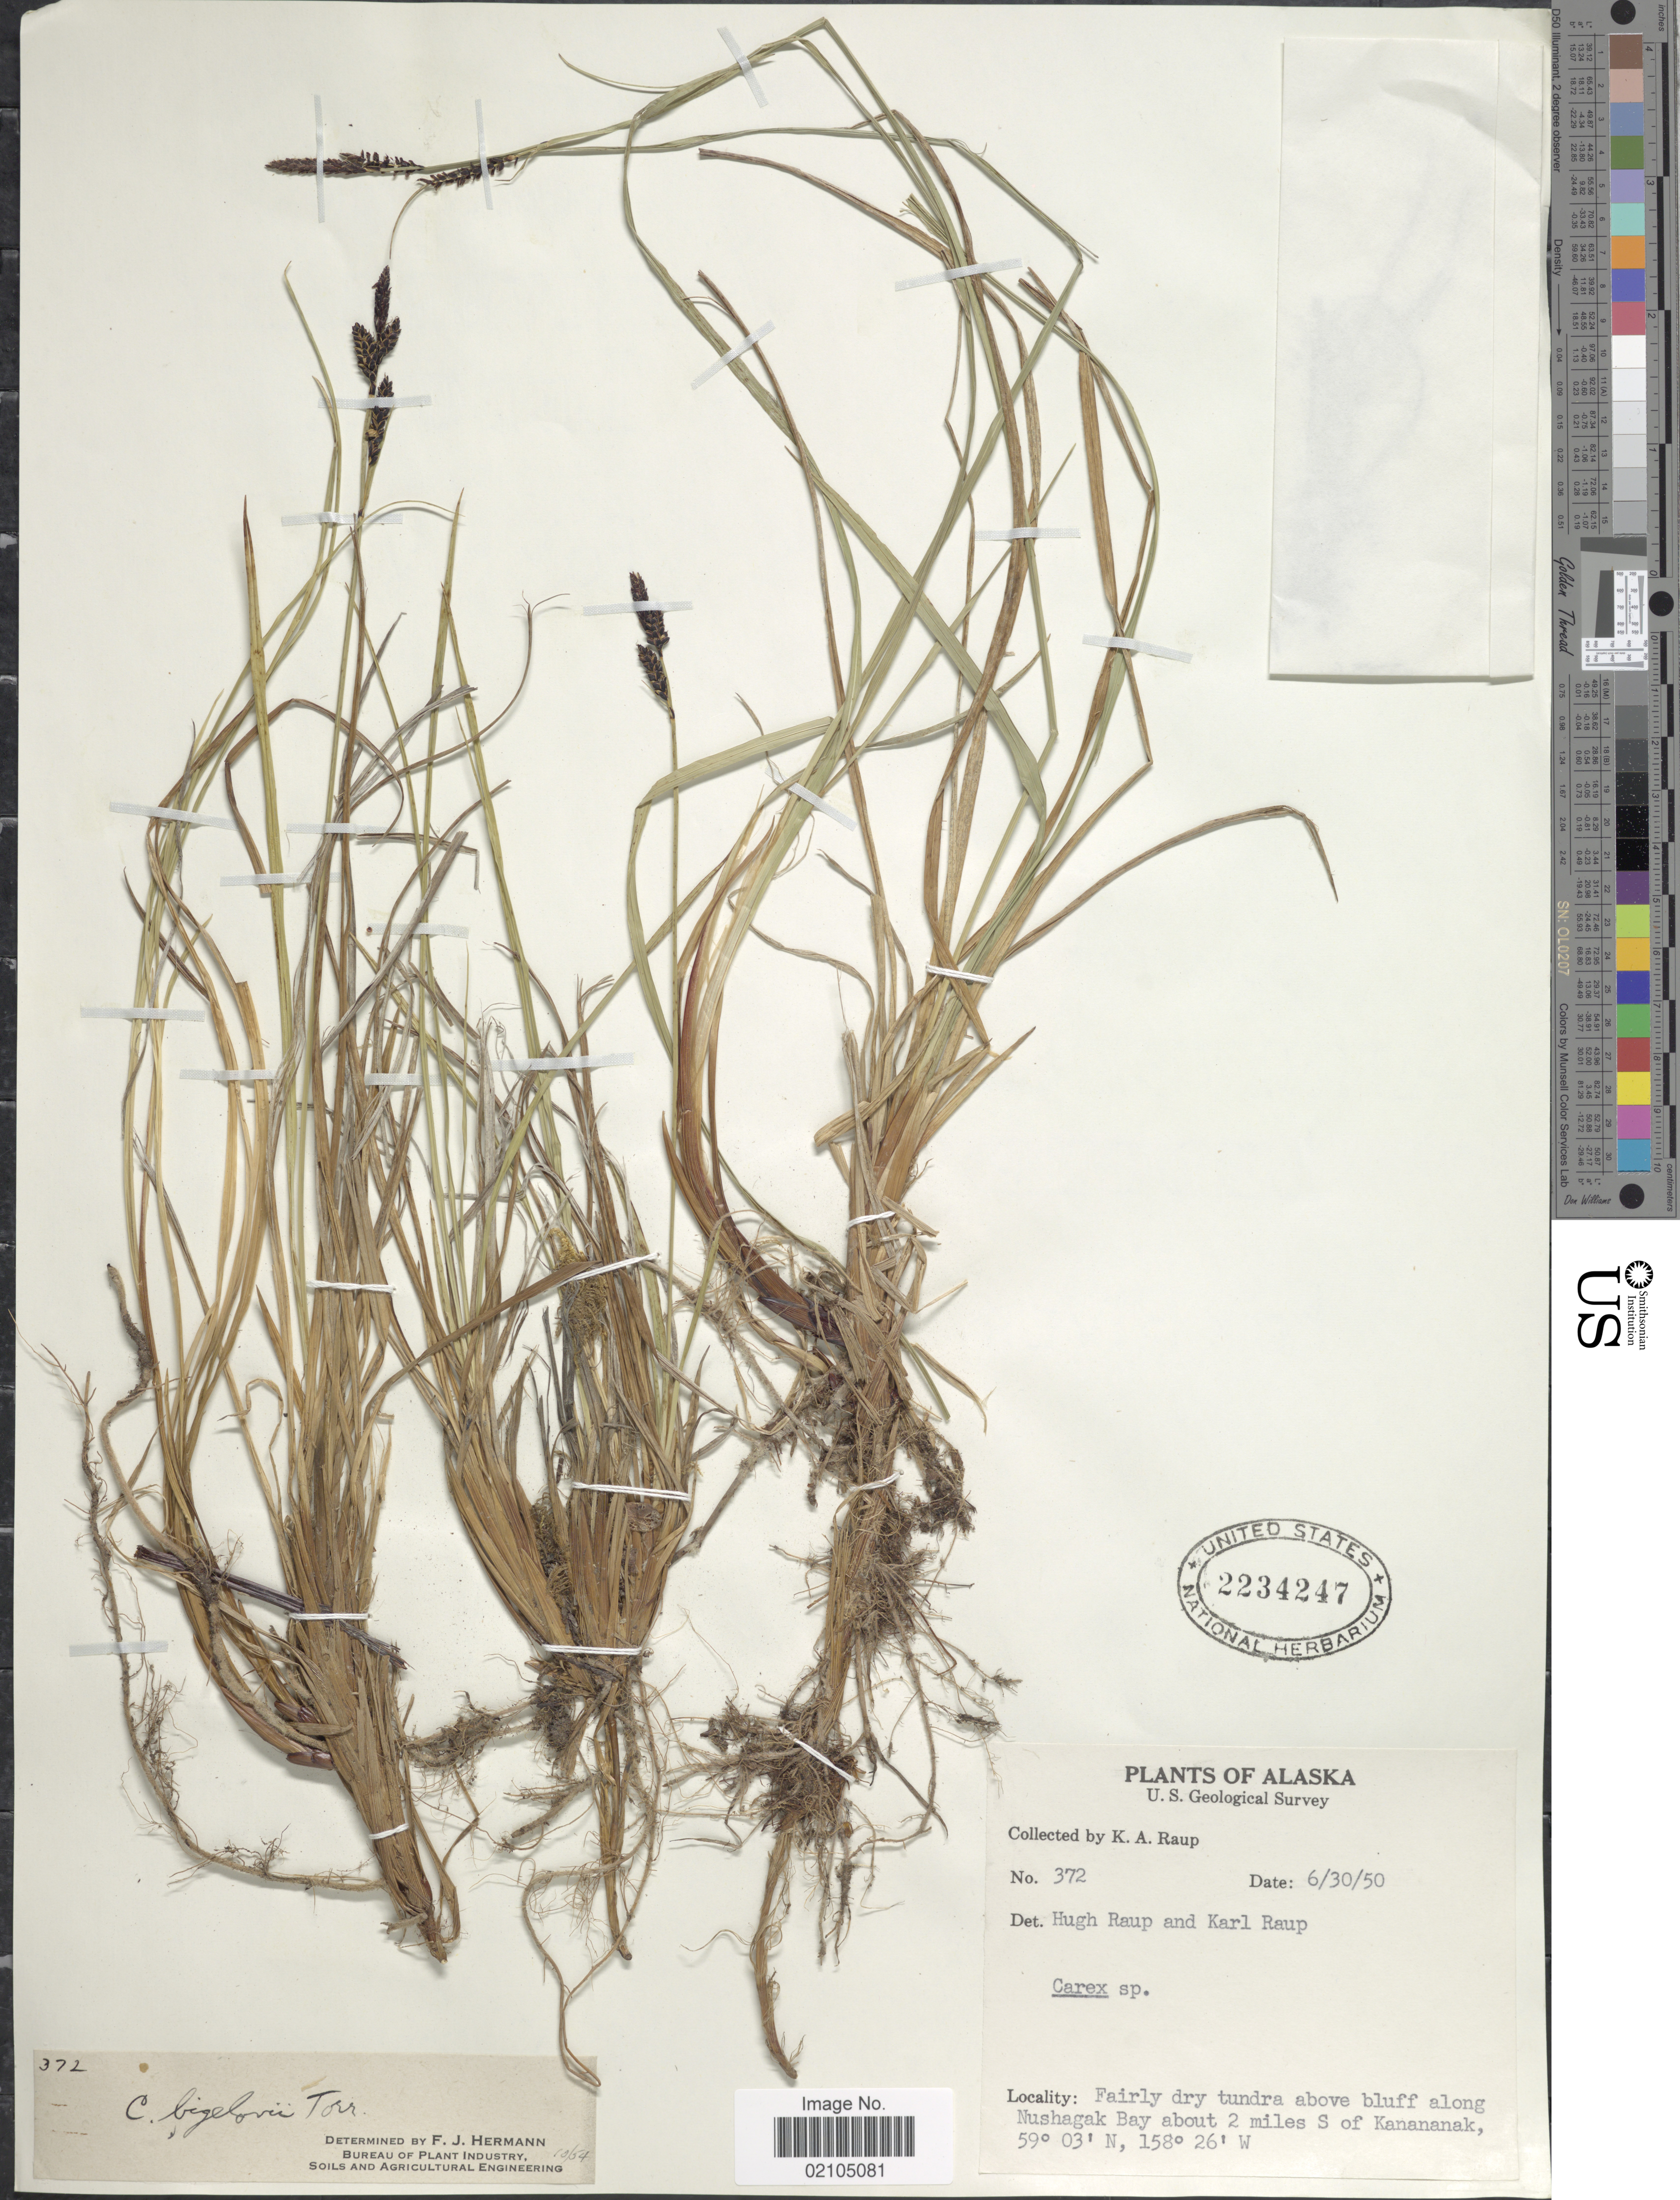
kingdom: Plantae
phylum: Tracheophyta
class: Liliopsida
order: Poales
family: Cyperaceae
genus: Carex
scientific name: Carex bigelowii subsp. lugens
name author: (Holm) T.V. Egorova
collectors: K. Raup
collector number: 372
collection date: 1950-06-30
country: United States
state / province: Alaska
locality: Fairly dry tundra above bluff along Nushagak Bay about 2 miles S of Kanananak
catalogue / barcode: US 2234247